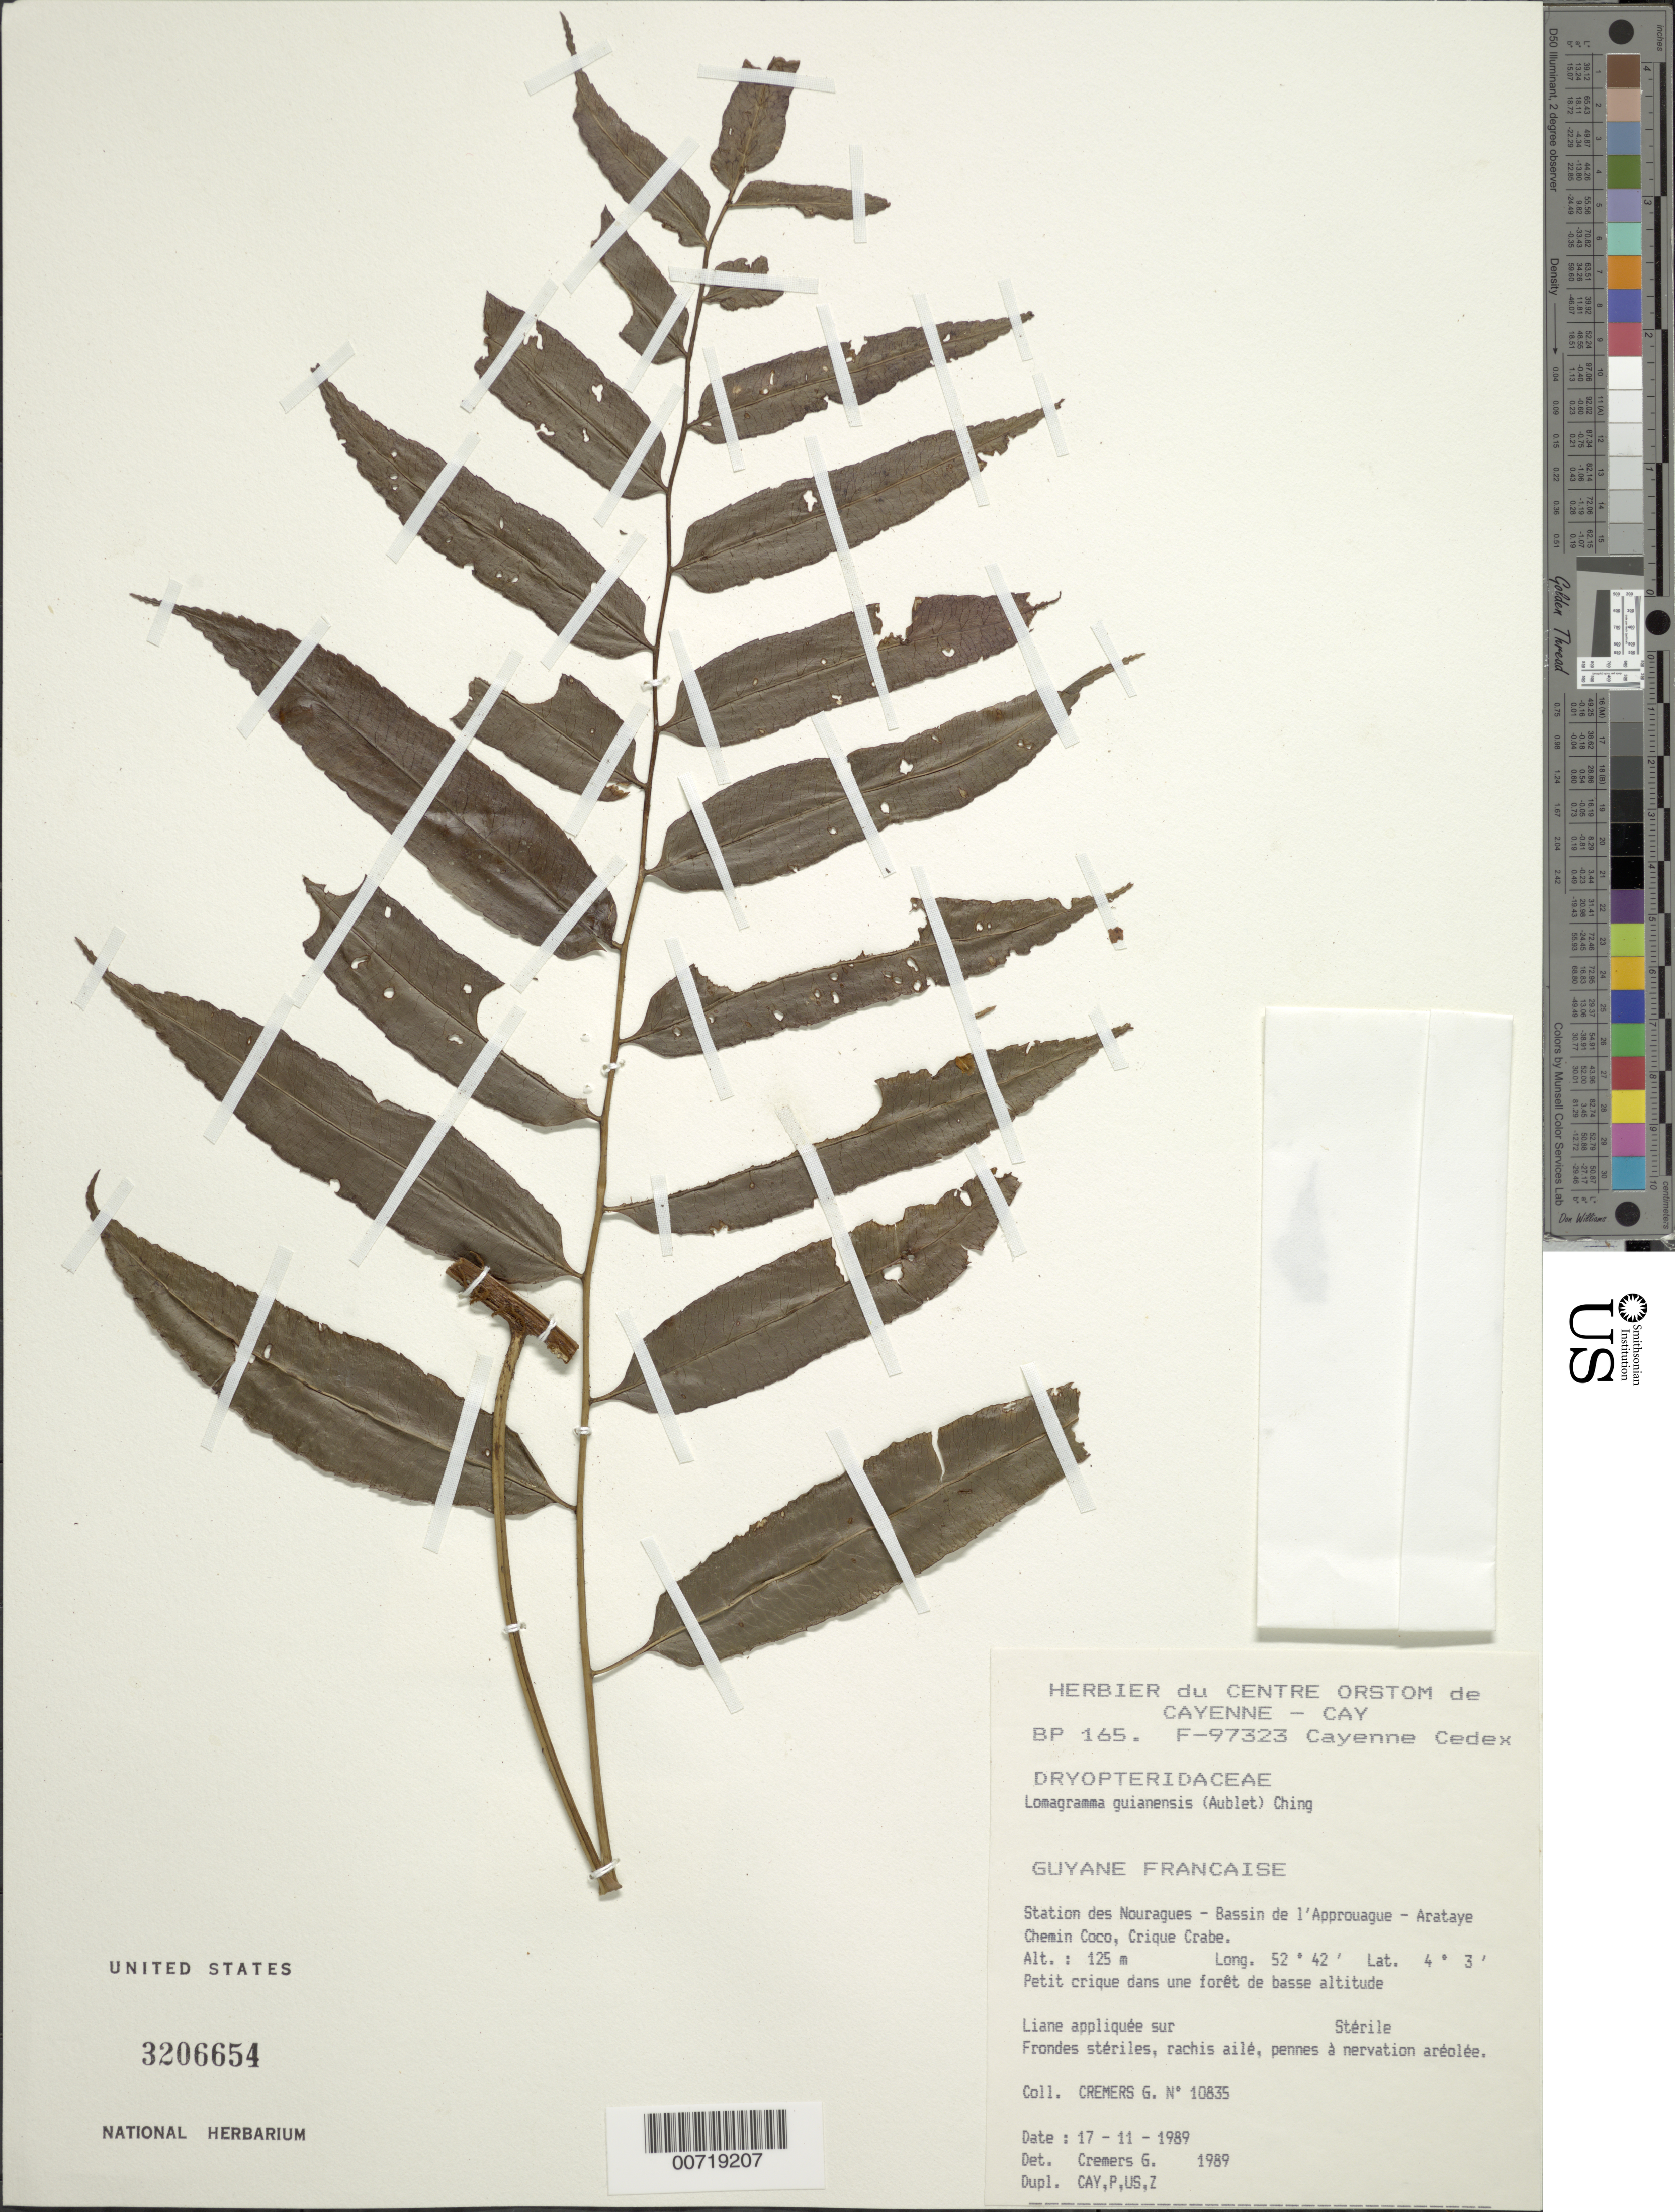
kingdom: Plantae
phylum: Tracheophyta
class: Polypodiopsida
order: Polypodiales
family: Dryopteridaceae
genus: Mickelia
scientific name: Mickelia guianensis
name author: (Aubl.) R.C. Moran et al.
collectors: G. Cremers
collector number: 10835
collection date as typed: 17-Nov-89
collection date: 1989-11-17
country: French Guiana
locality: Station des Nouragues, Bassin de l'Approuague, Arataye; Chemin Coco, Crique Crabe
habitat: Small creek in low altitude forest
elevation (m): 125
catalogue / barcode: US 3206654